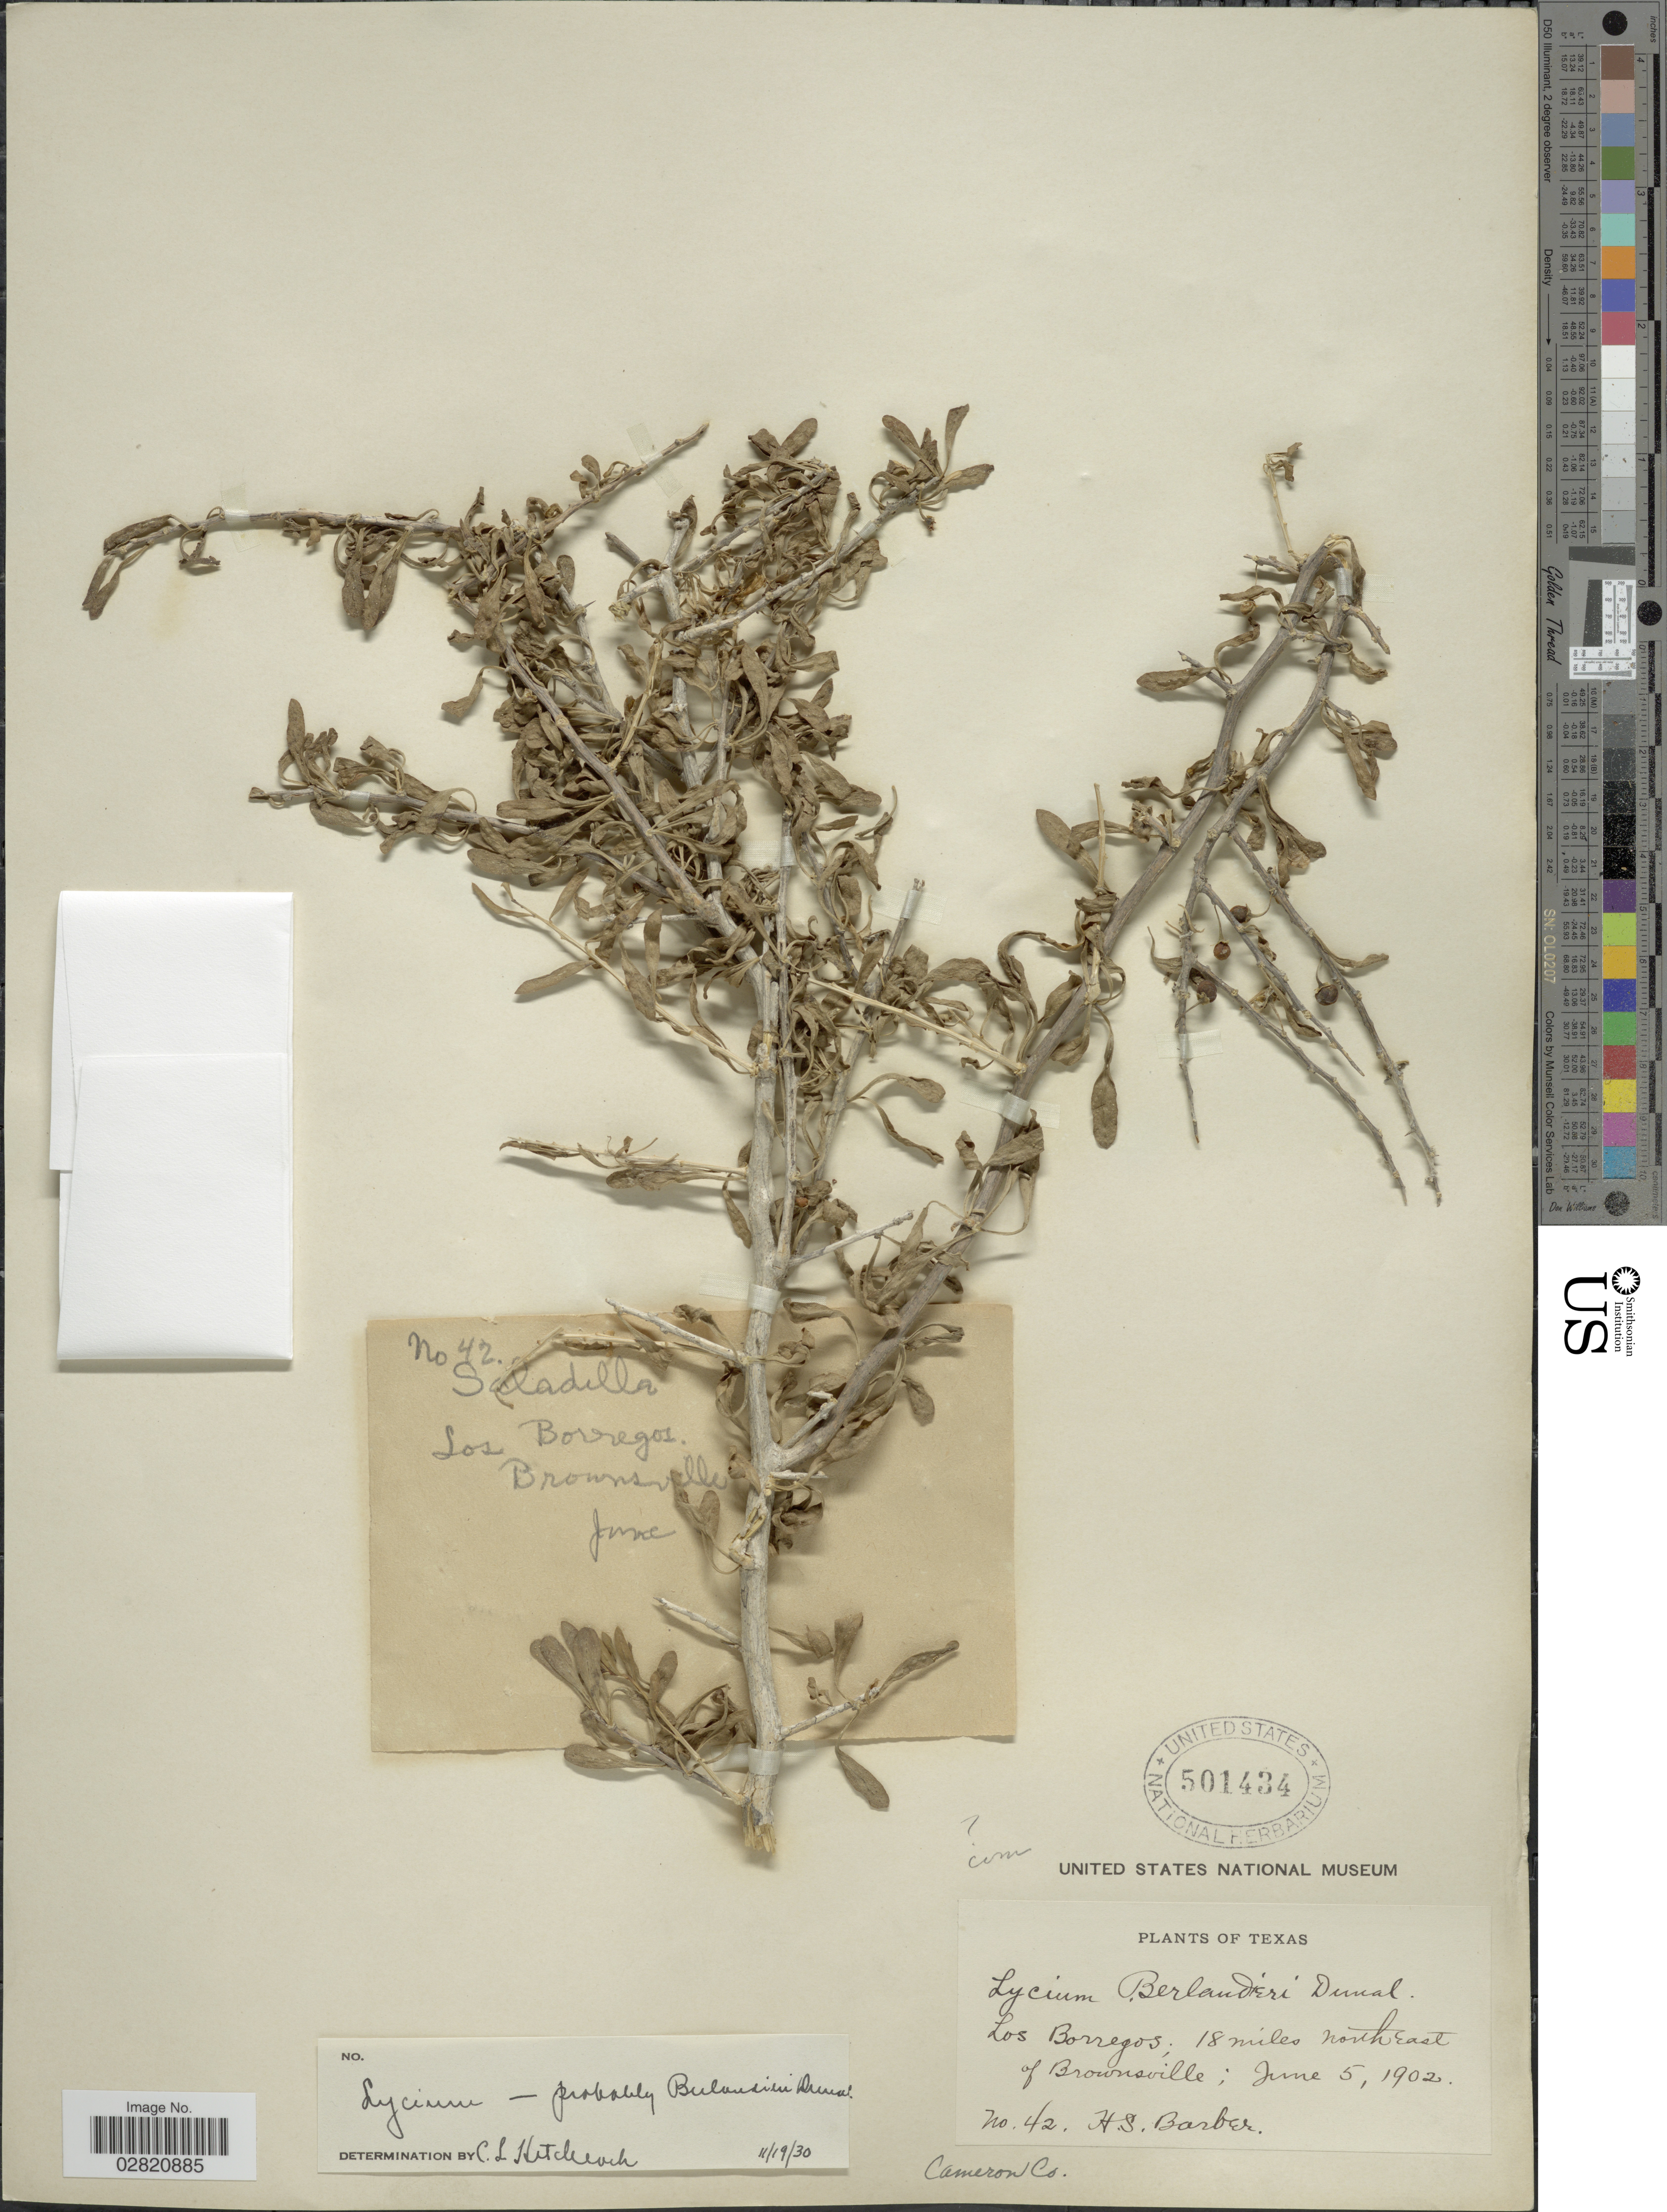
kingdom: Plantae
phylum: Tracheophyta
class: Magnoliopsida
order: Solanales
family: Solanaceae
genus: Lycium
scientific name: Lycium berlandieri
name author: Dunal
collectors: H. Barber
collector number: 42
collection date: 1902-06-05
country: United States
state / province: Texas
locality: Los Borregos. 18 miles northeast of Brownsville. Cameron Co.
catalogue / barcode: US 501434